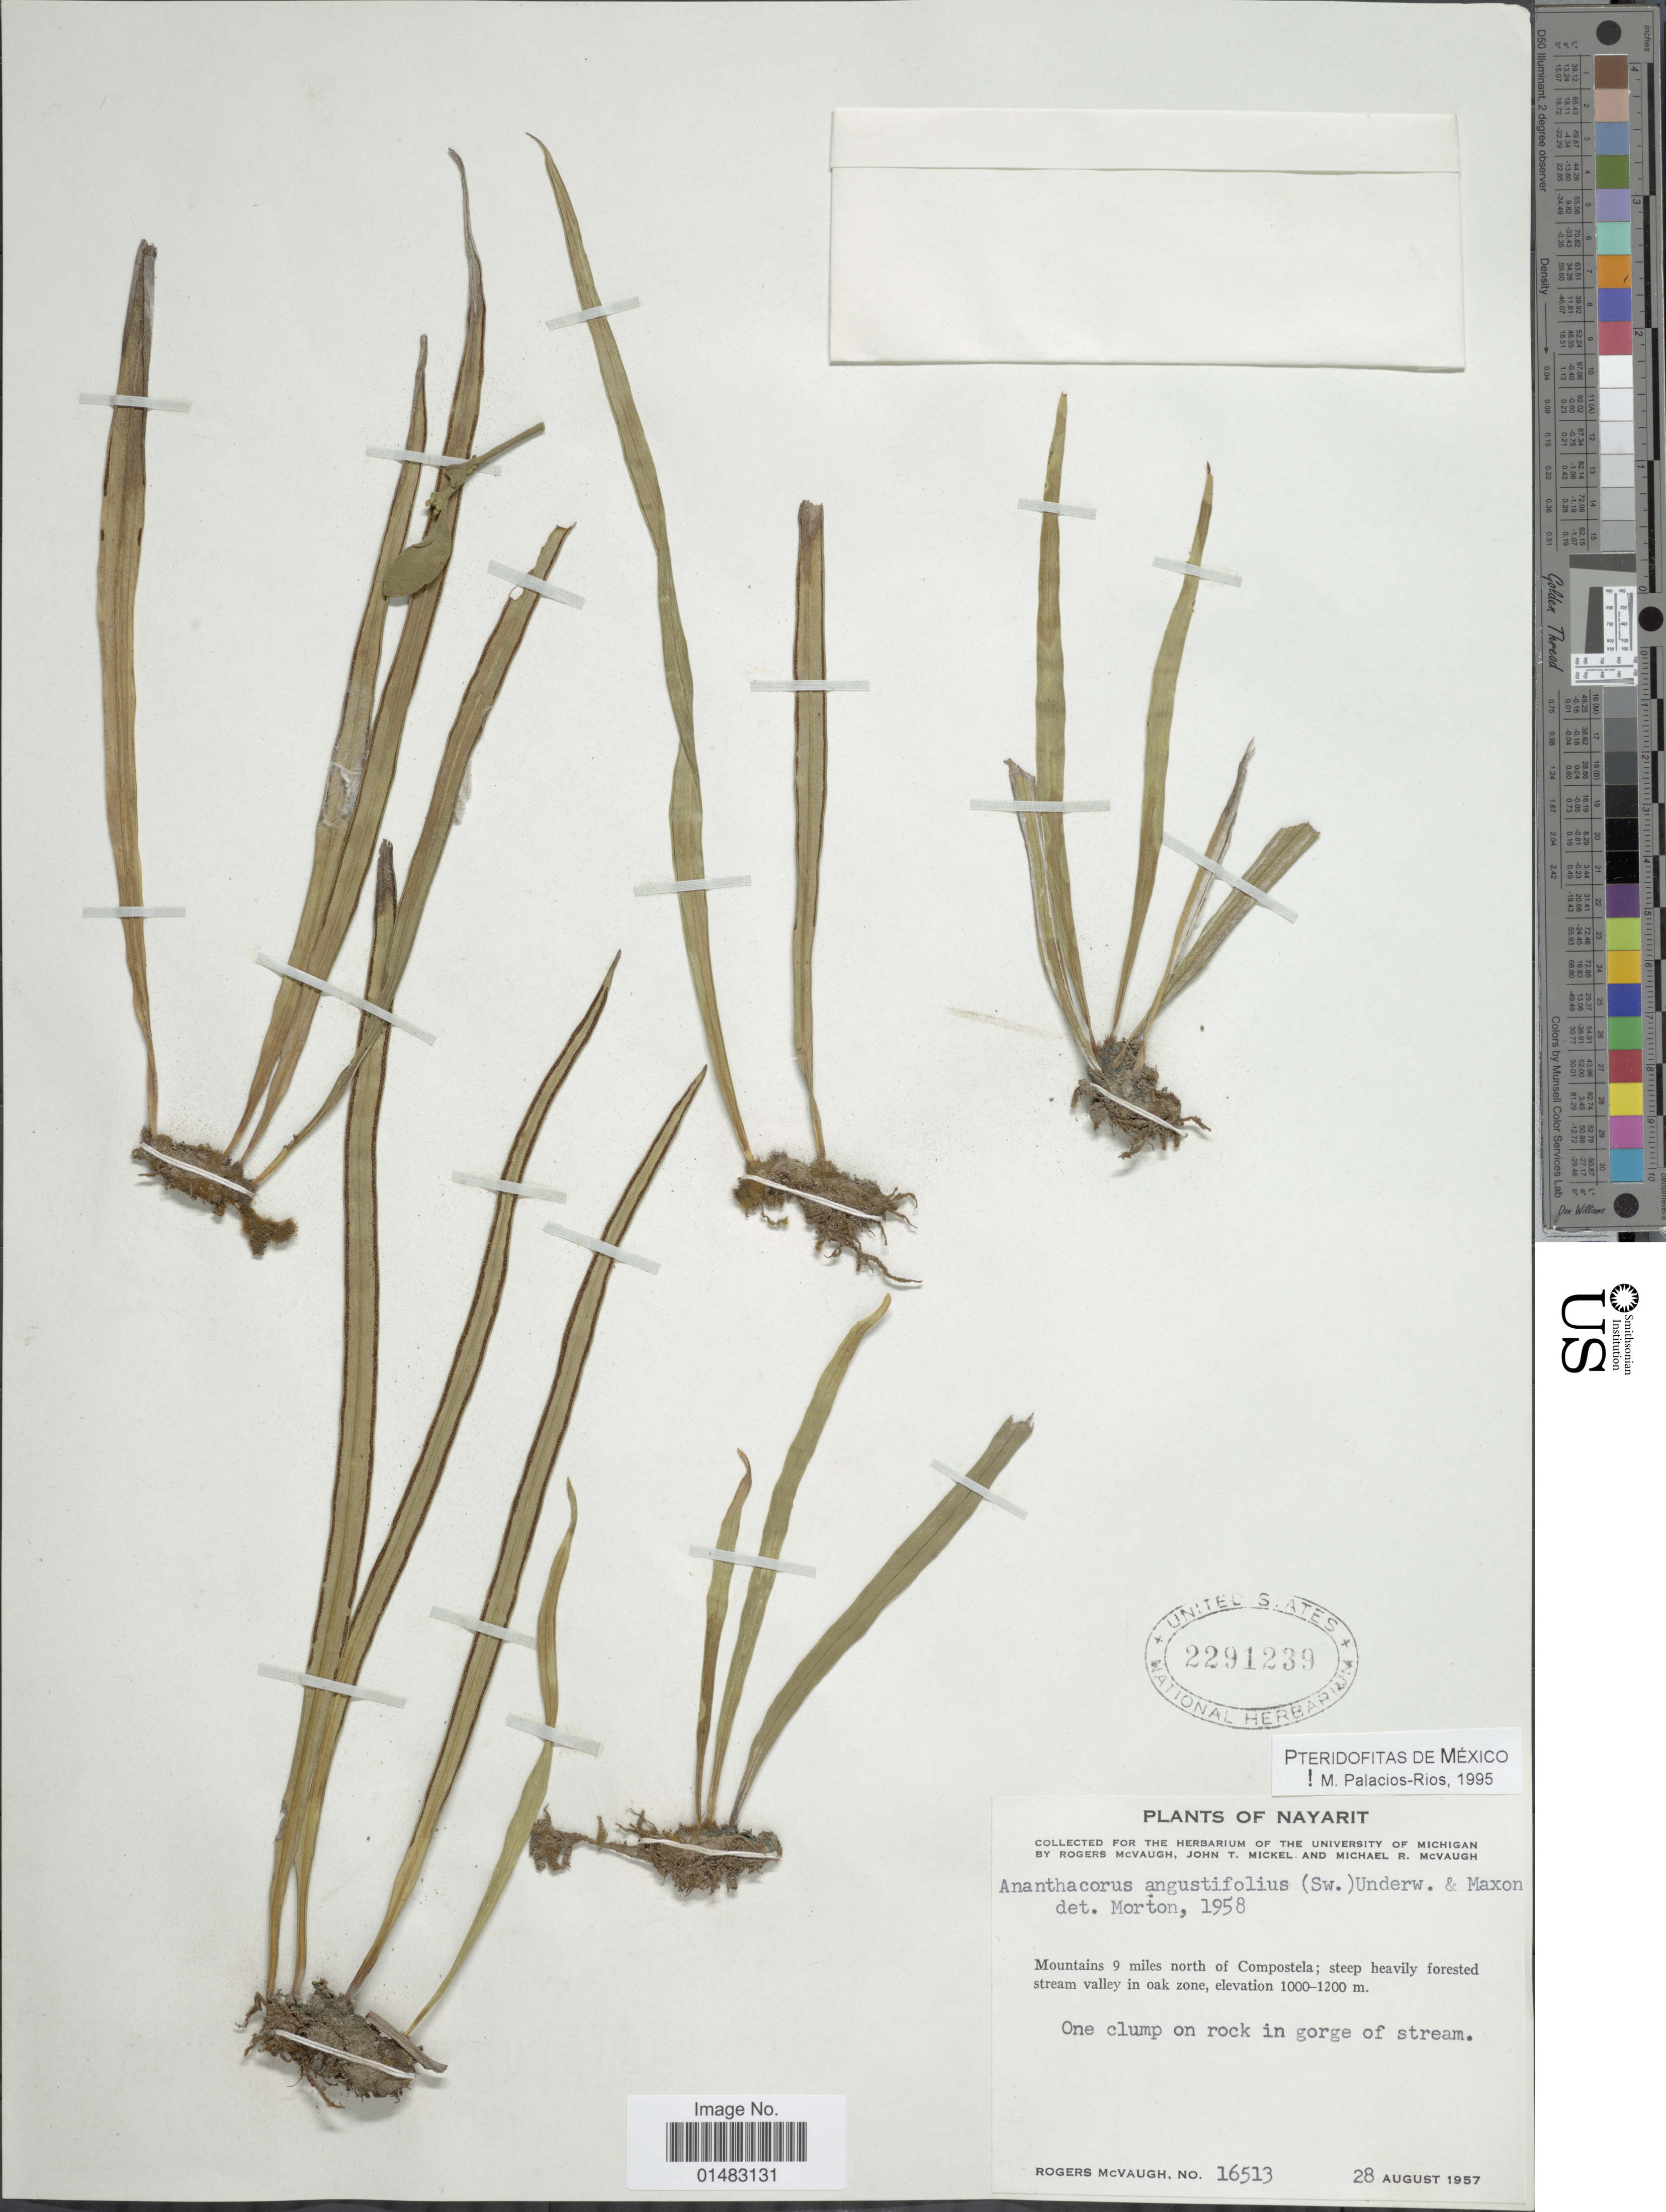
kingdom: Plantae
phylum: Tracheophyta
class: Polypodiopsida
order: Polypodiales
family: Pteridaceae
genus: Ananthacorus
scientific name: Ananthacorus angustifolius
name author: (Sw.) Underw. & Maxon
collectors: R. McVaugh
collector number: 16513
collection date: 1957-09-28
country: Mexico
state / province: Nayarit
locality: Mountains 9 miles north of Compostela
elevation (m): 1000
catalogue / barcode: US 2291239